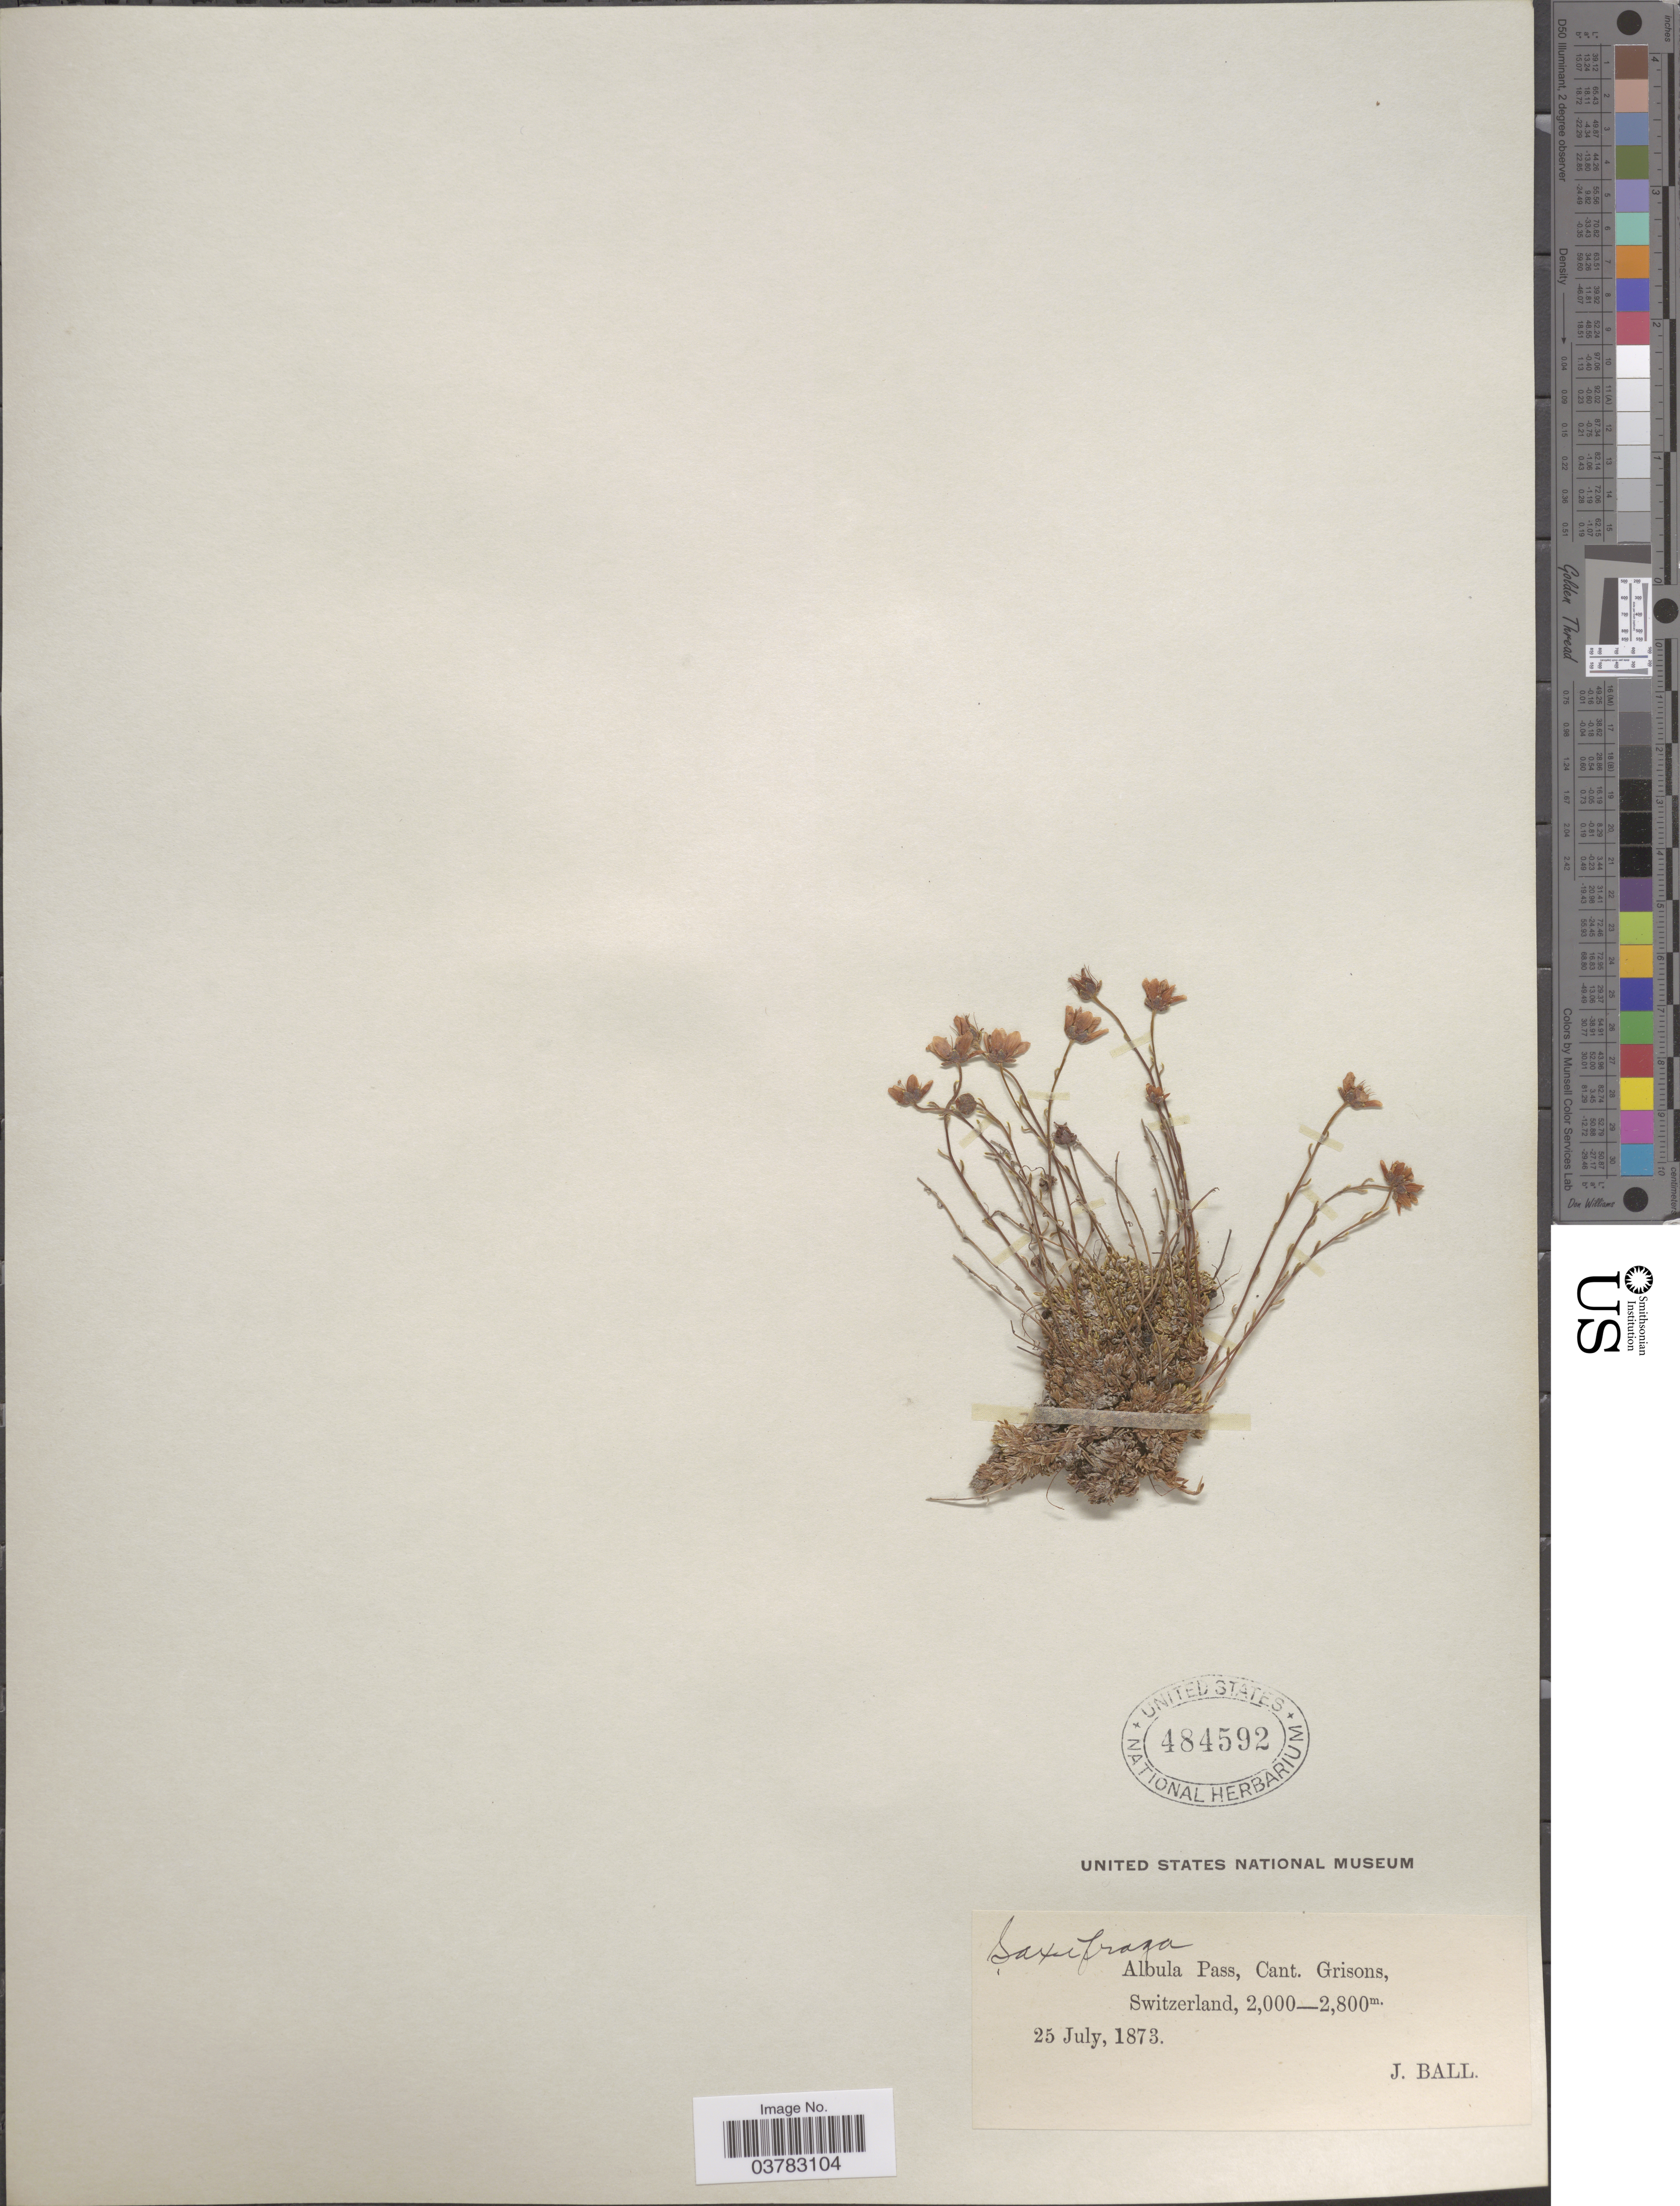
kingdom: Plantae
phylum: Tracheophyta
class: Magnoliopsida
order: Saxifragales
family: Saxifragaceae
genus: Saxifraga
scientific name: Saxifraga sp.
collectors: J. Ball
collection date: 1873-07-25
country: Switzerland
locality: Albula Pass, Cant. Grisons.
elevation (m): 2000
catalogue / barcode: US 484592